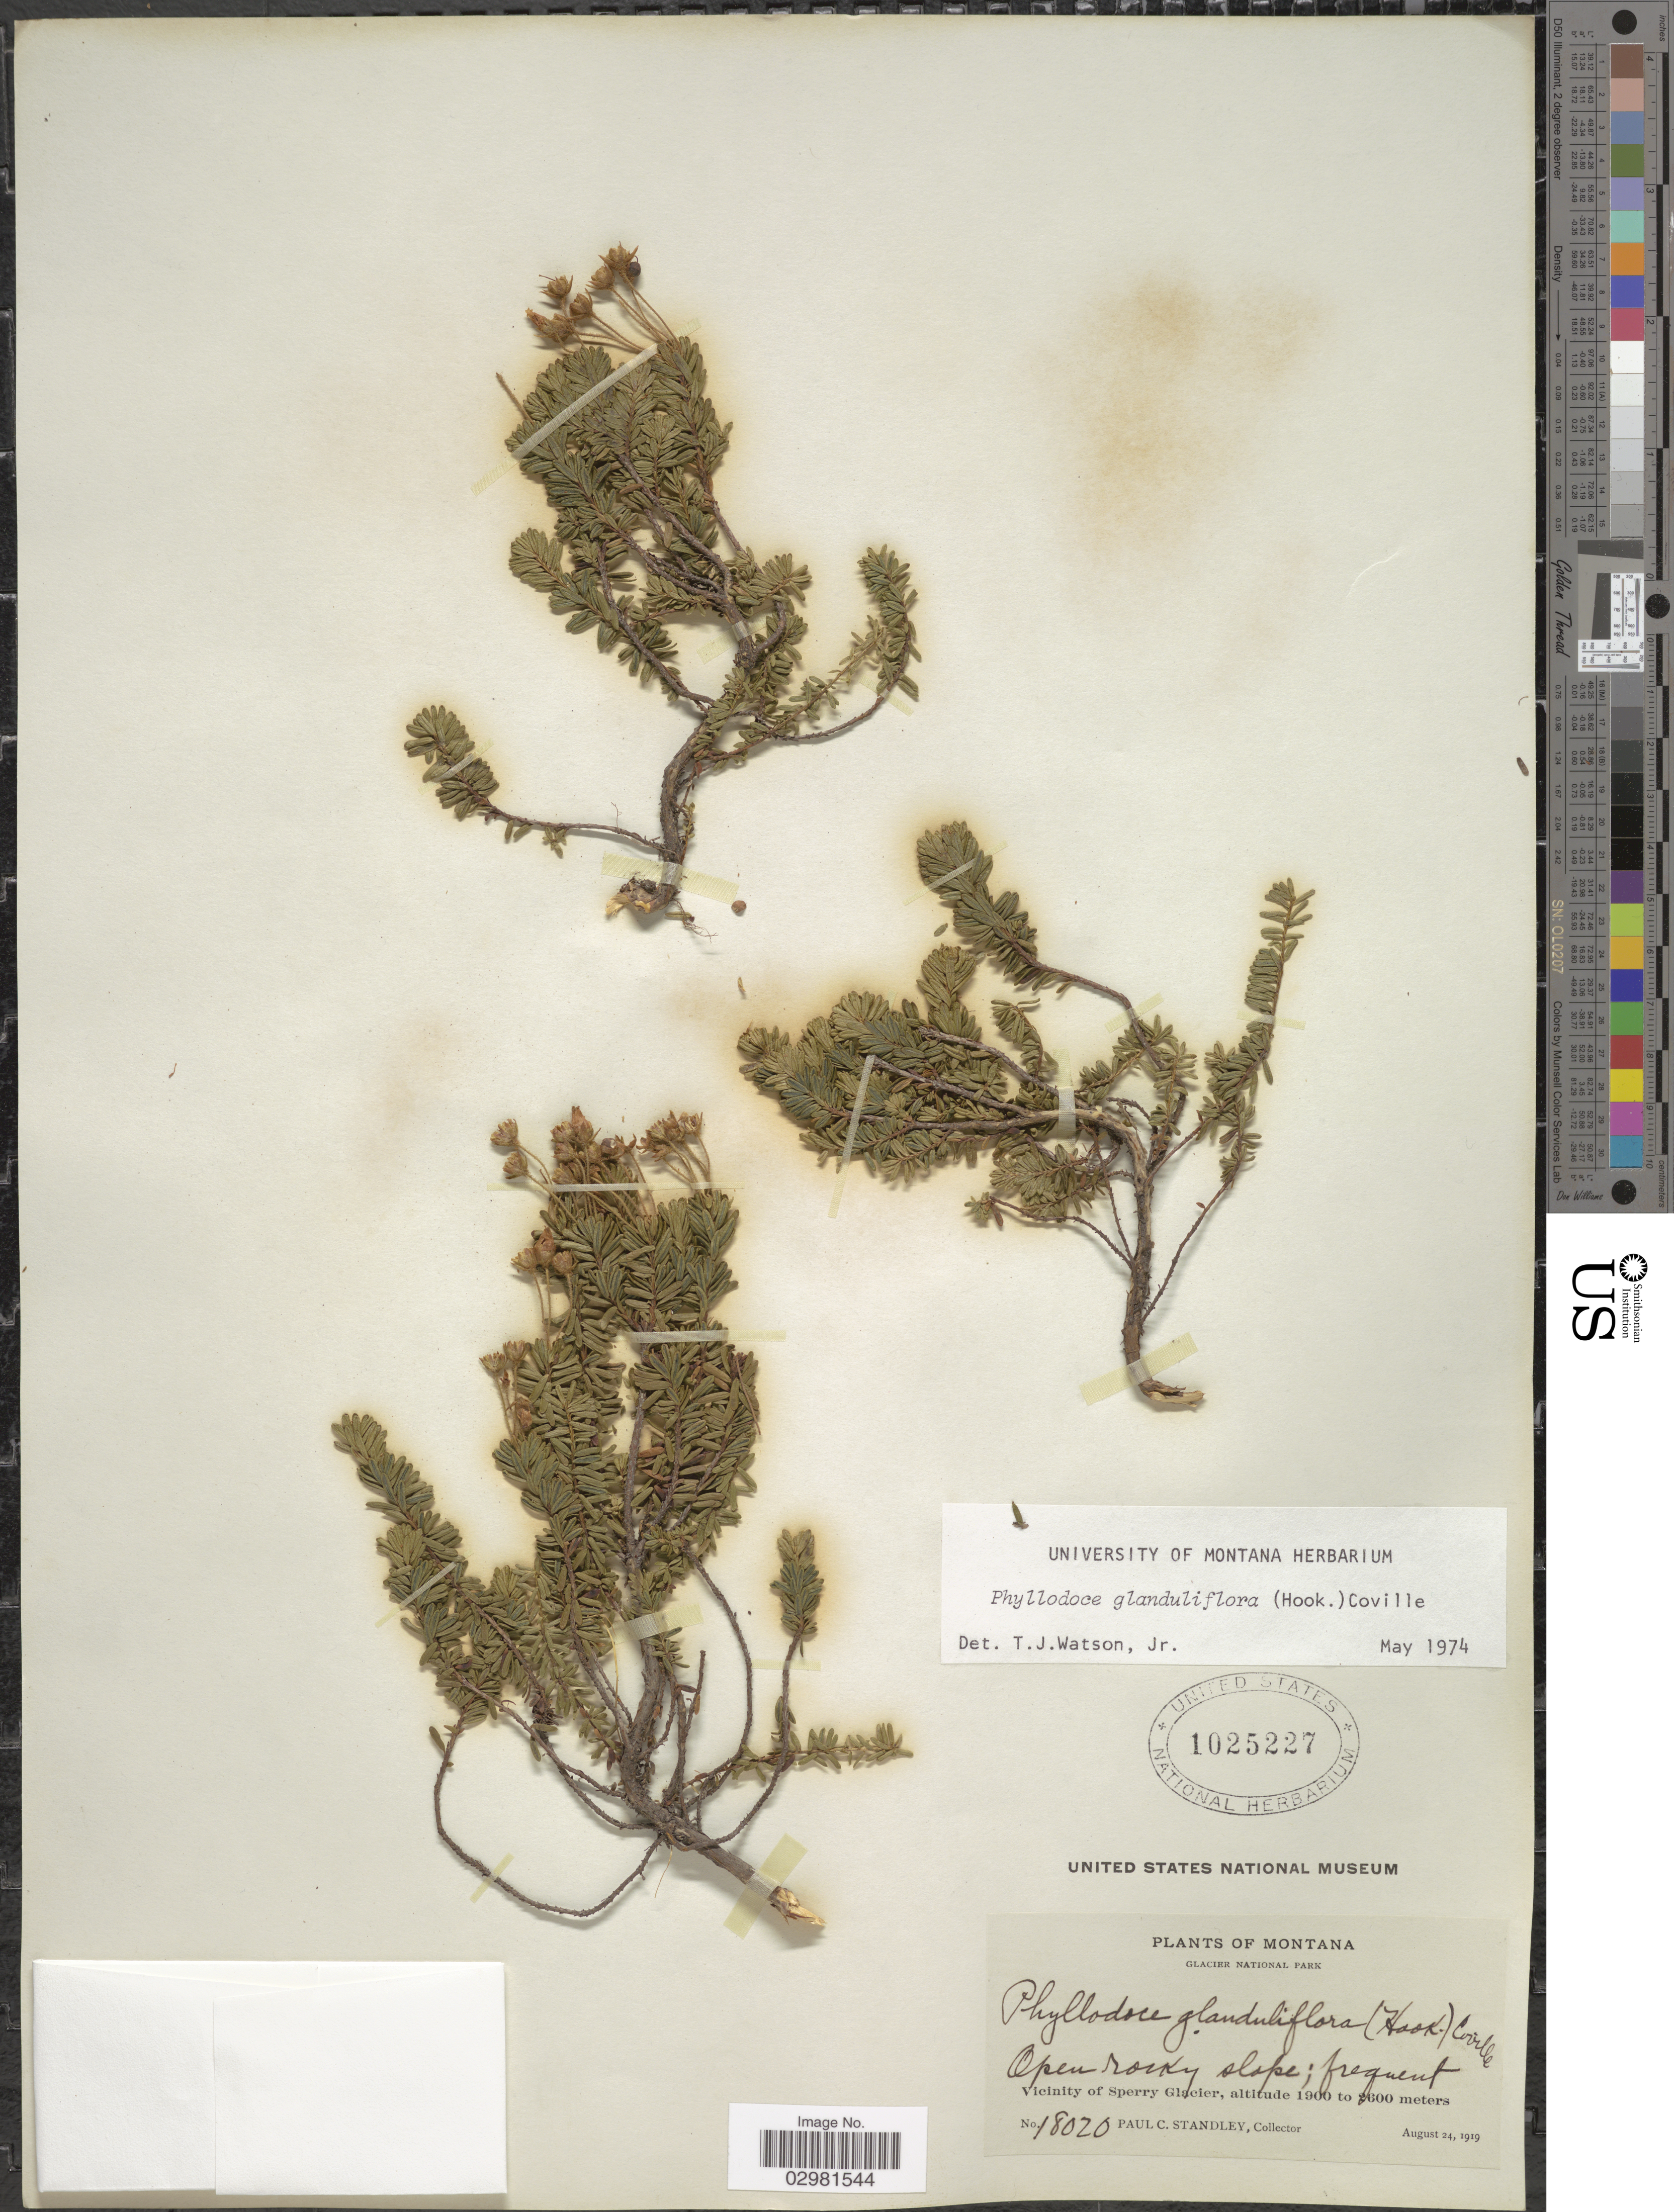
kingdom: Plantae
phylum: Tracheophyta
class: Magnoliopsida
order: Ericales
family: Ericaceae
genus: Phyllodoce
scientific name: Phyllodoce glanduliflora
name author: (Hook.) Coville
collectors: P. C. Standley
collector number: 18020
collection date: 1919-08-24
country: United States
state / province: Montana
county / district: Flathead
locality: Glacier National Park, Vicinity of Sperry Glacier.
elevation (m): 1900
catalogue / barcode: US 1025227